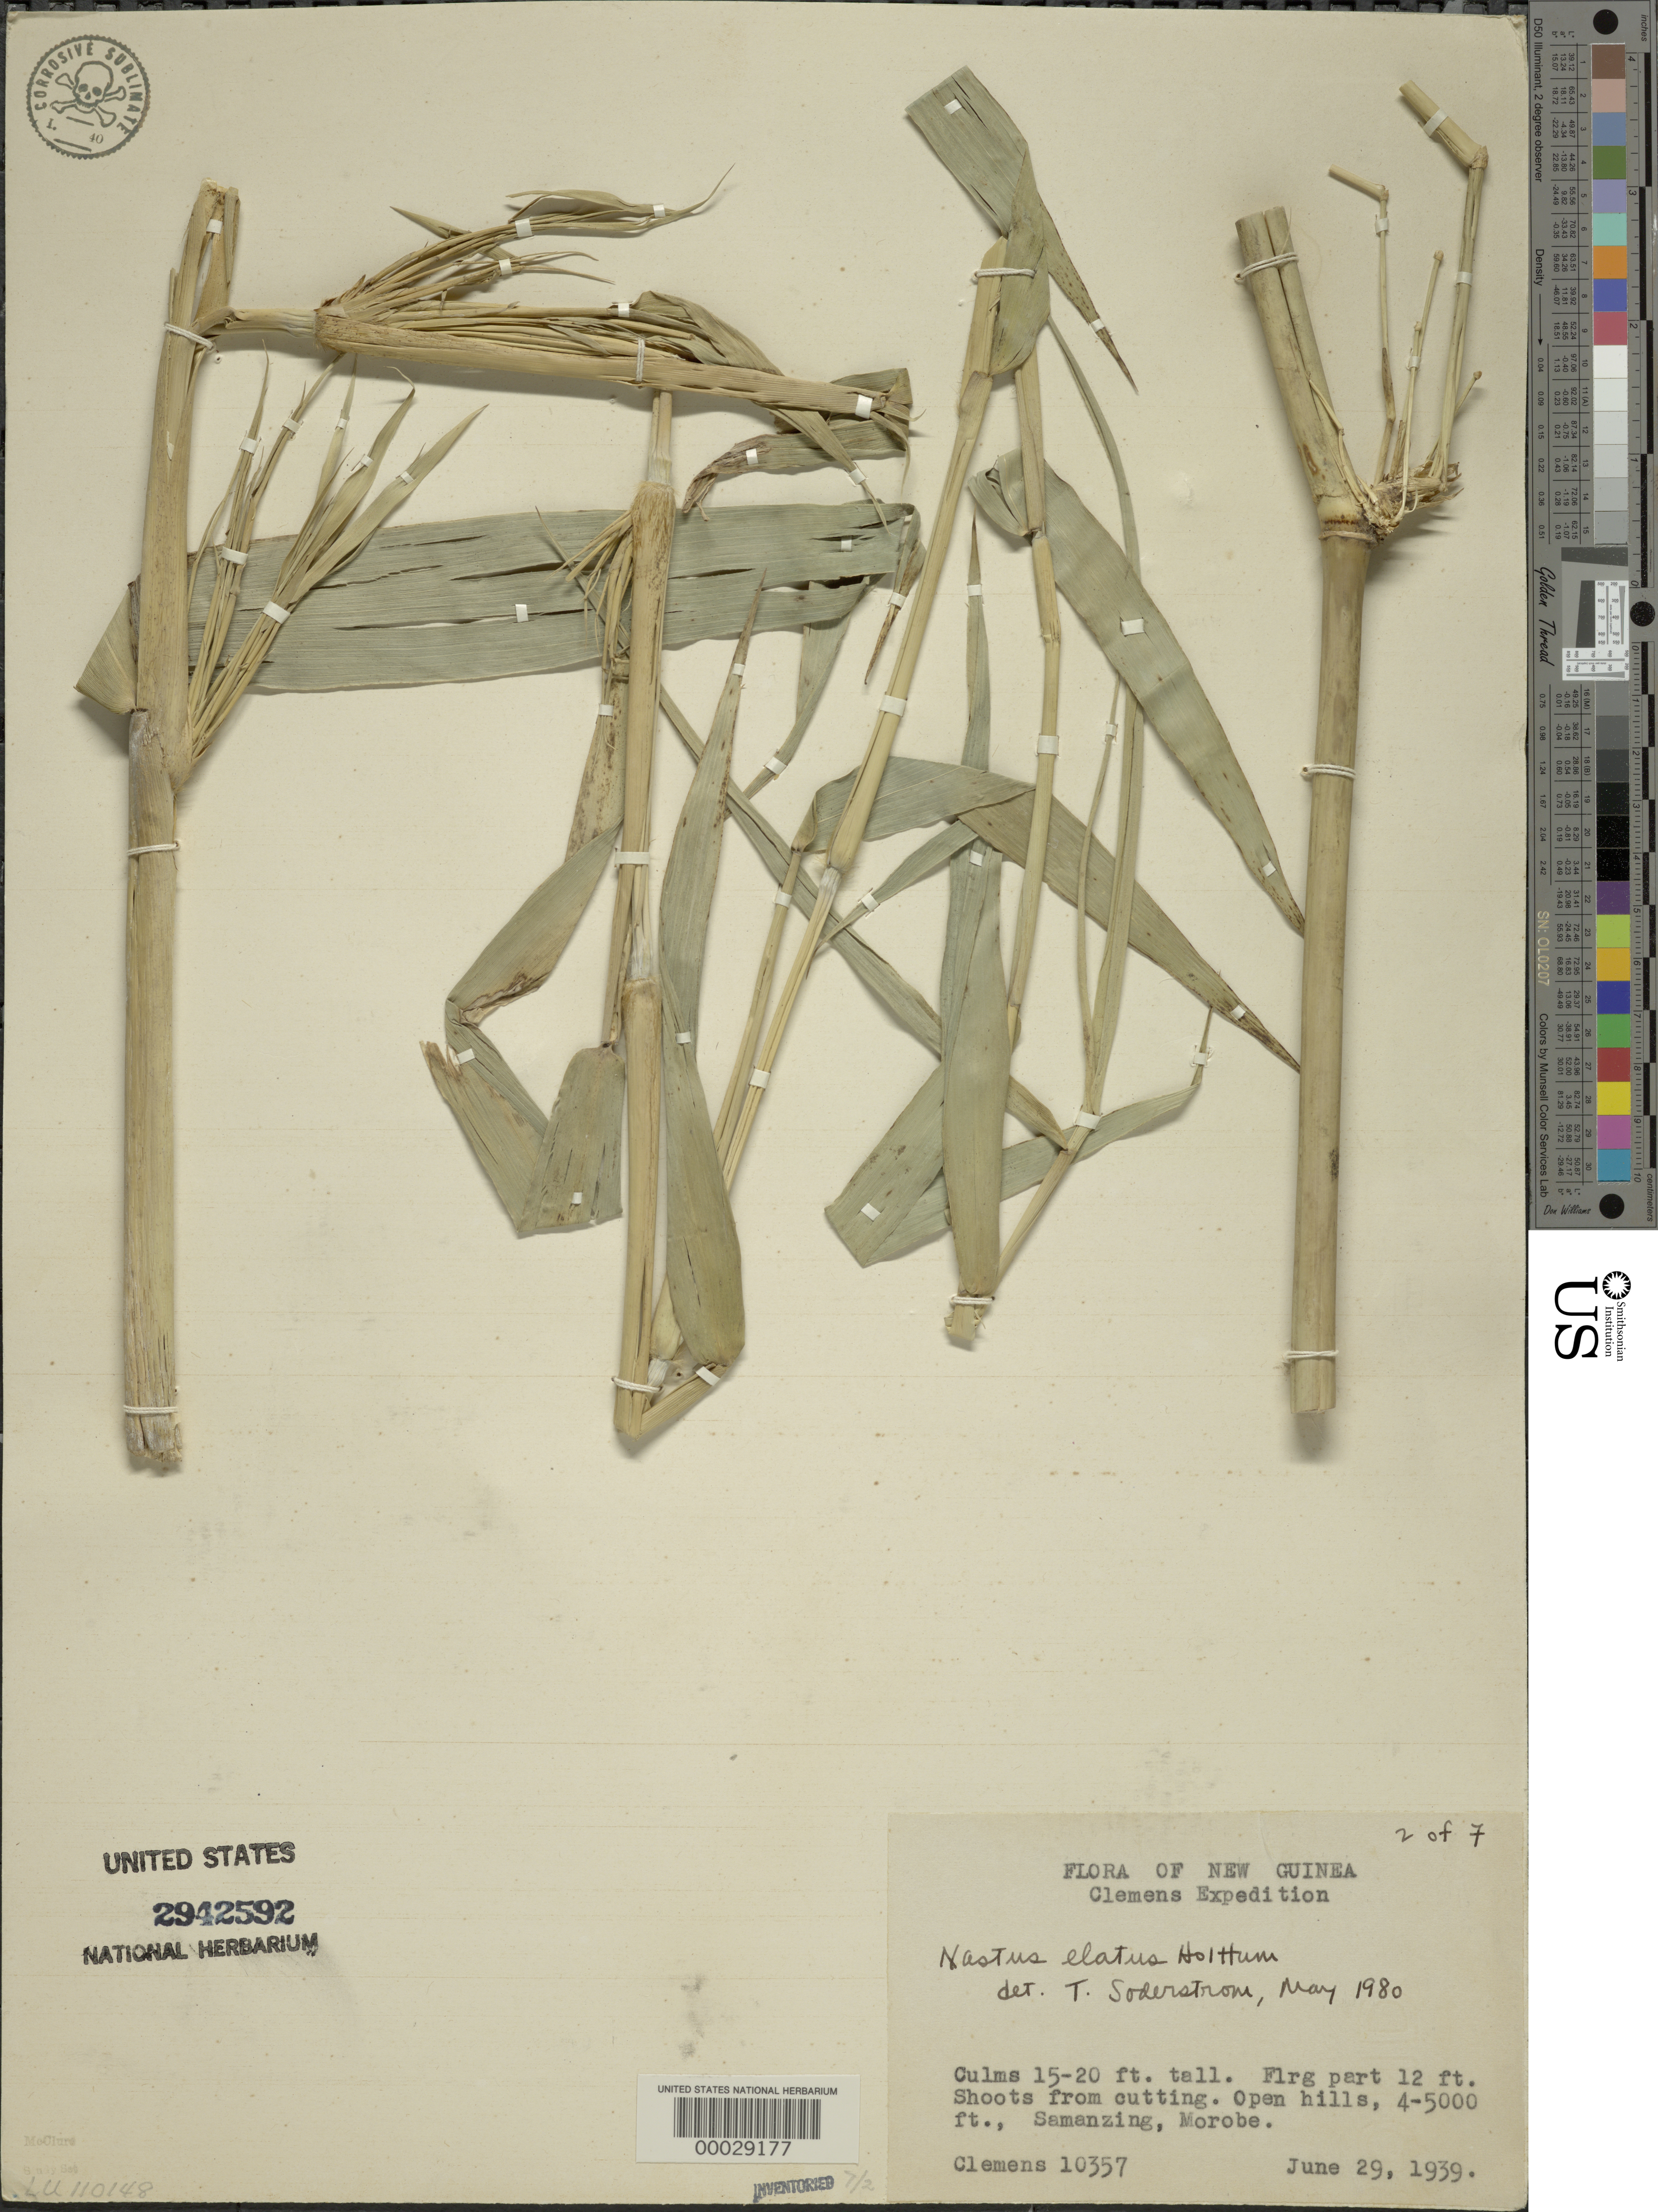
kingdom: Plantae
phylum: Tracheophyta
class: Liliopsida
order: Poales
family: Poaceae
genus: Nastus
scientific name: Nastus elatus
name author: Holttum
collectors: -. Clemens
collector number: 10357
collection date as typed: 29 Jun 1939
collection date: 1939-06-29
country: Papua New Guinea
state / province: Morobe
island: New Guinea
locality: Samanzing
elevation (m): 1220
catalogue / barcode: US 2942592